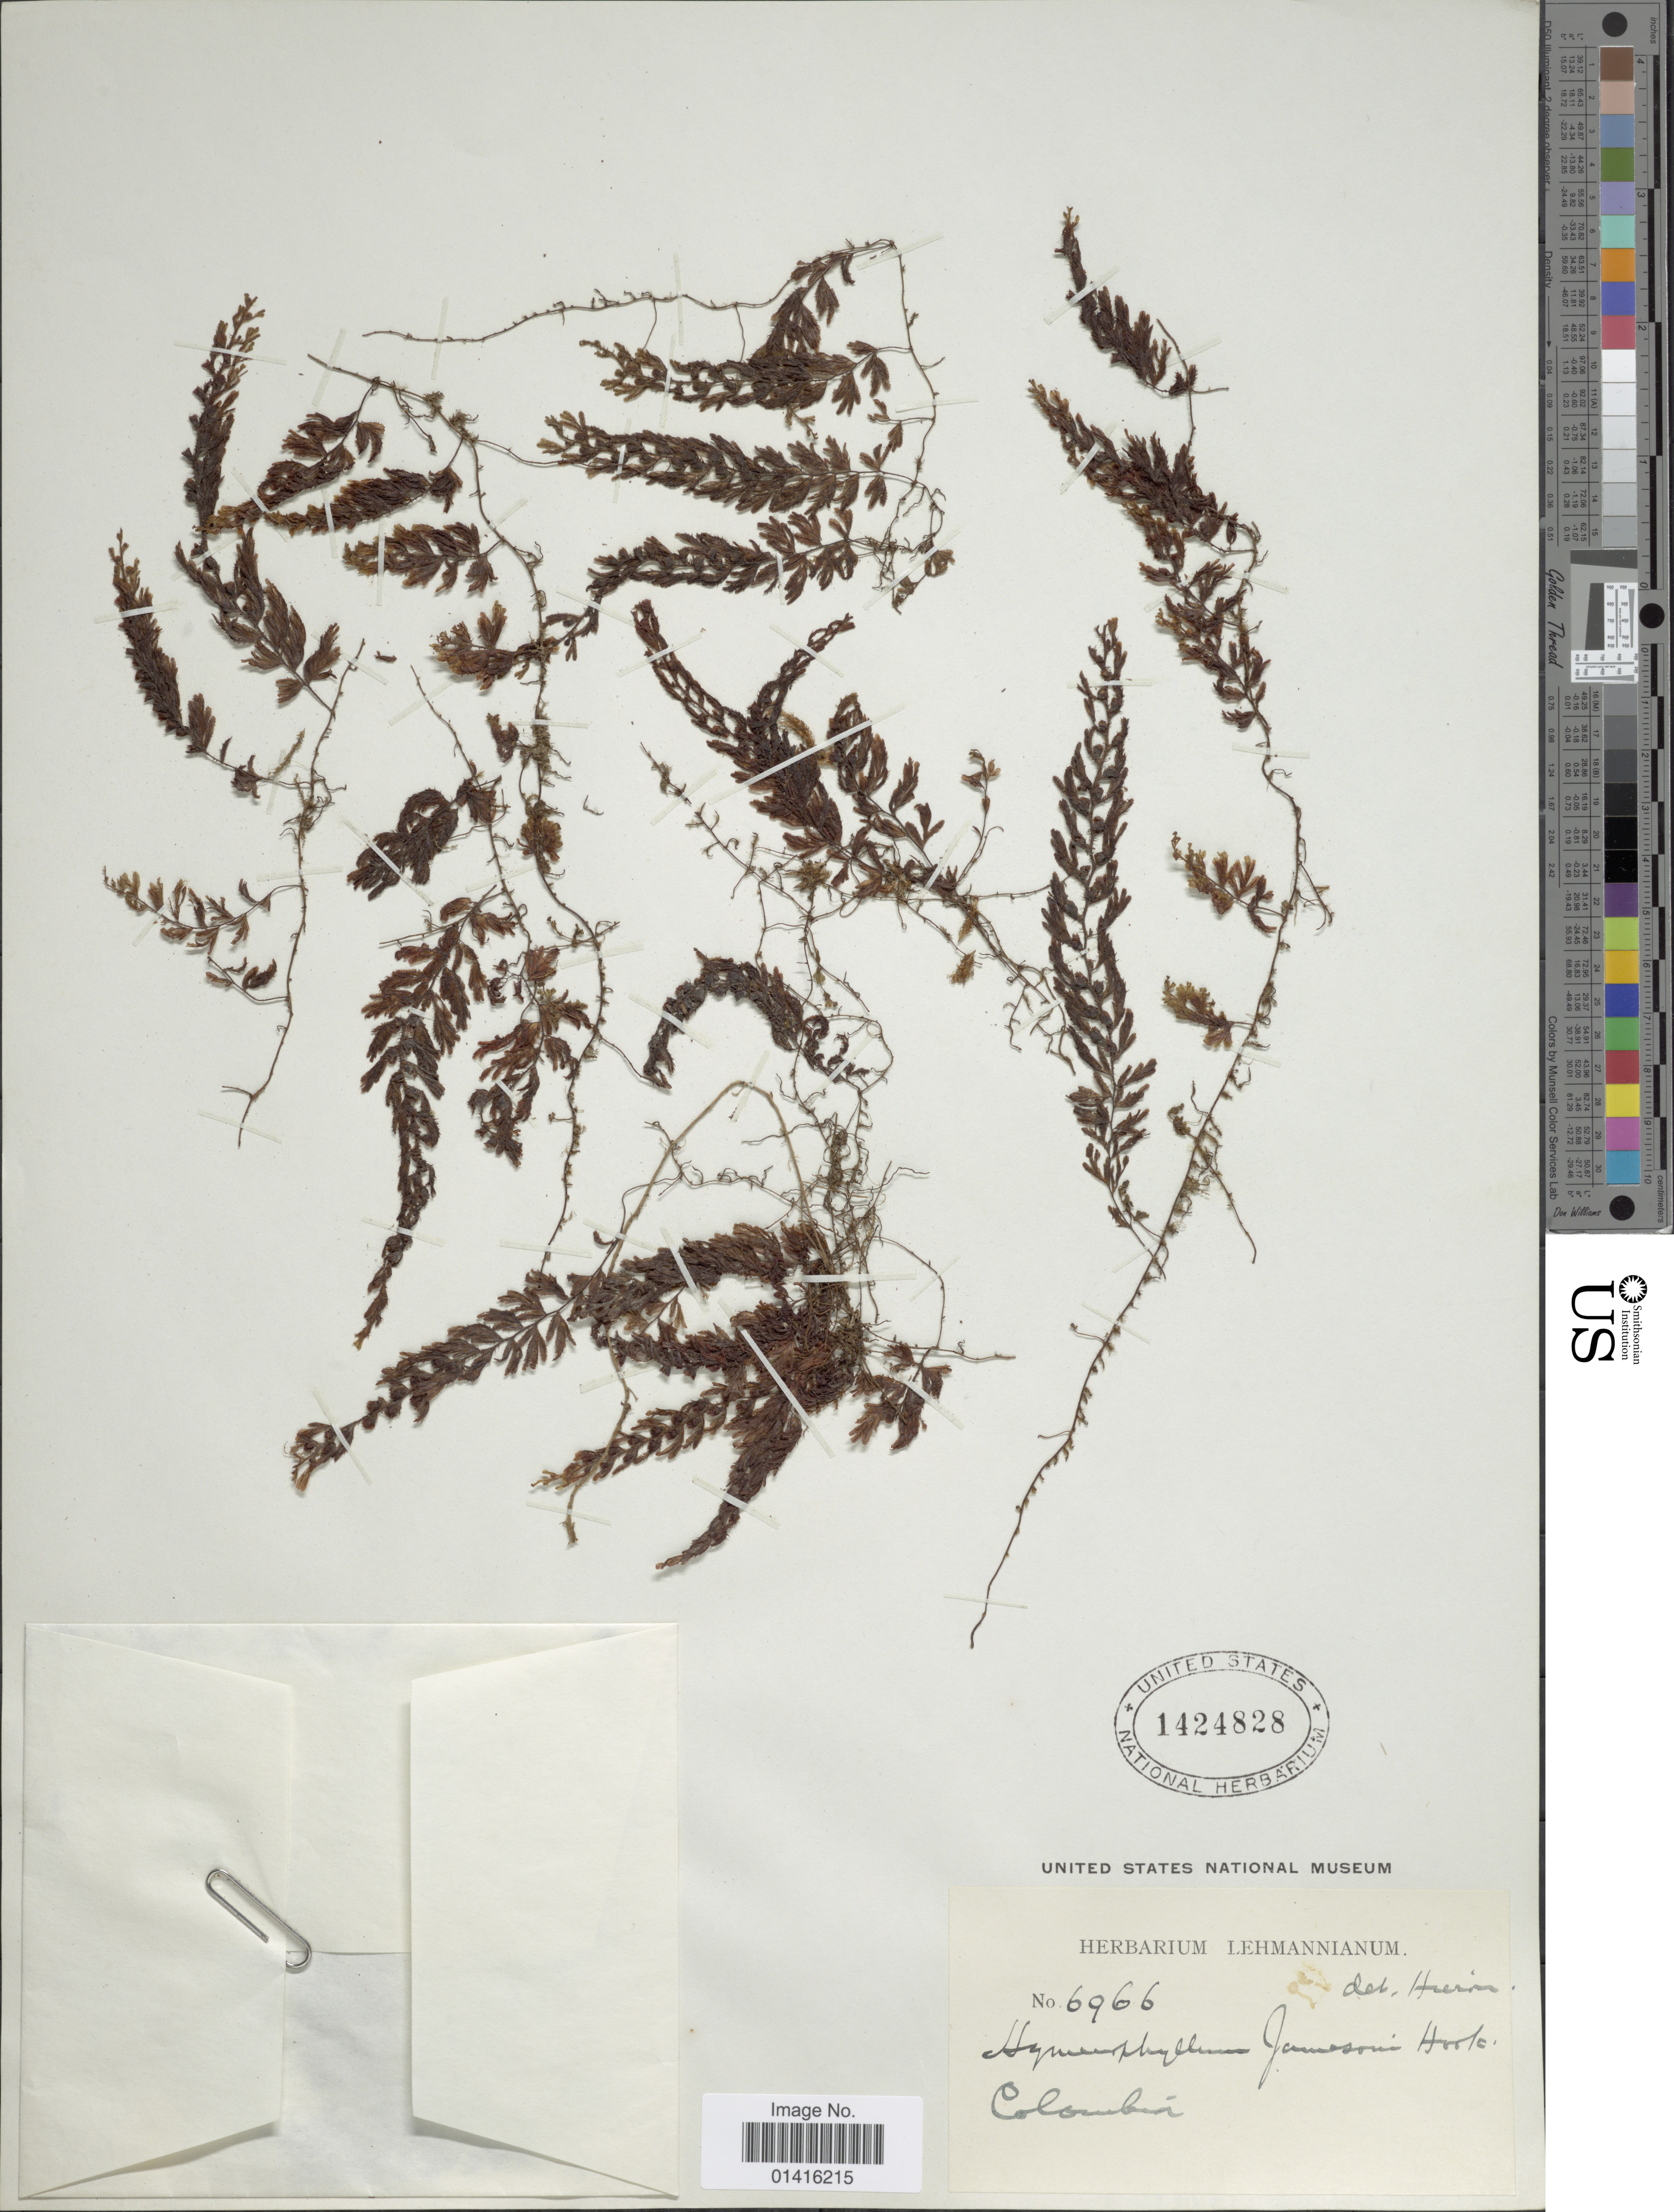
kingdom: Plantae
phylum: Tracheophyta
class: Polypodiopsida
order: Hymenophyllales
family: Hymenophyllaceae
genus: Hymenophyllum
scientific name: Hymenophyllum jamesonii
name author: Hook.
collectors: ex herb. Lehmannianum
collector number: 6966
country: Colombia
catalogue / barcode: US 1424828